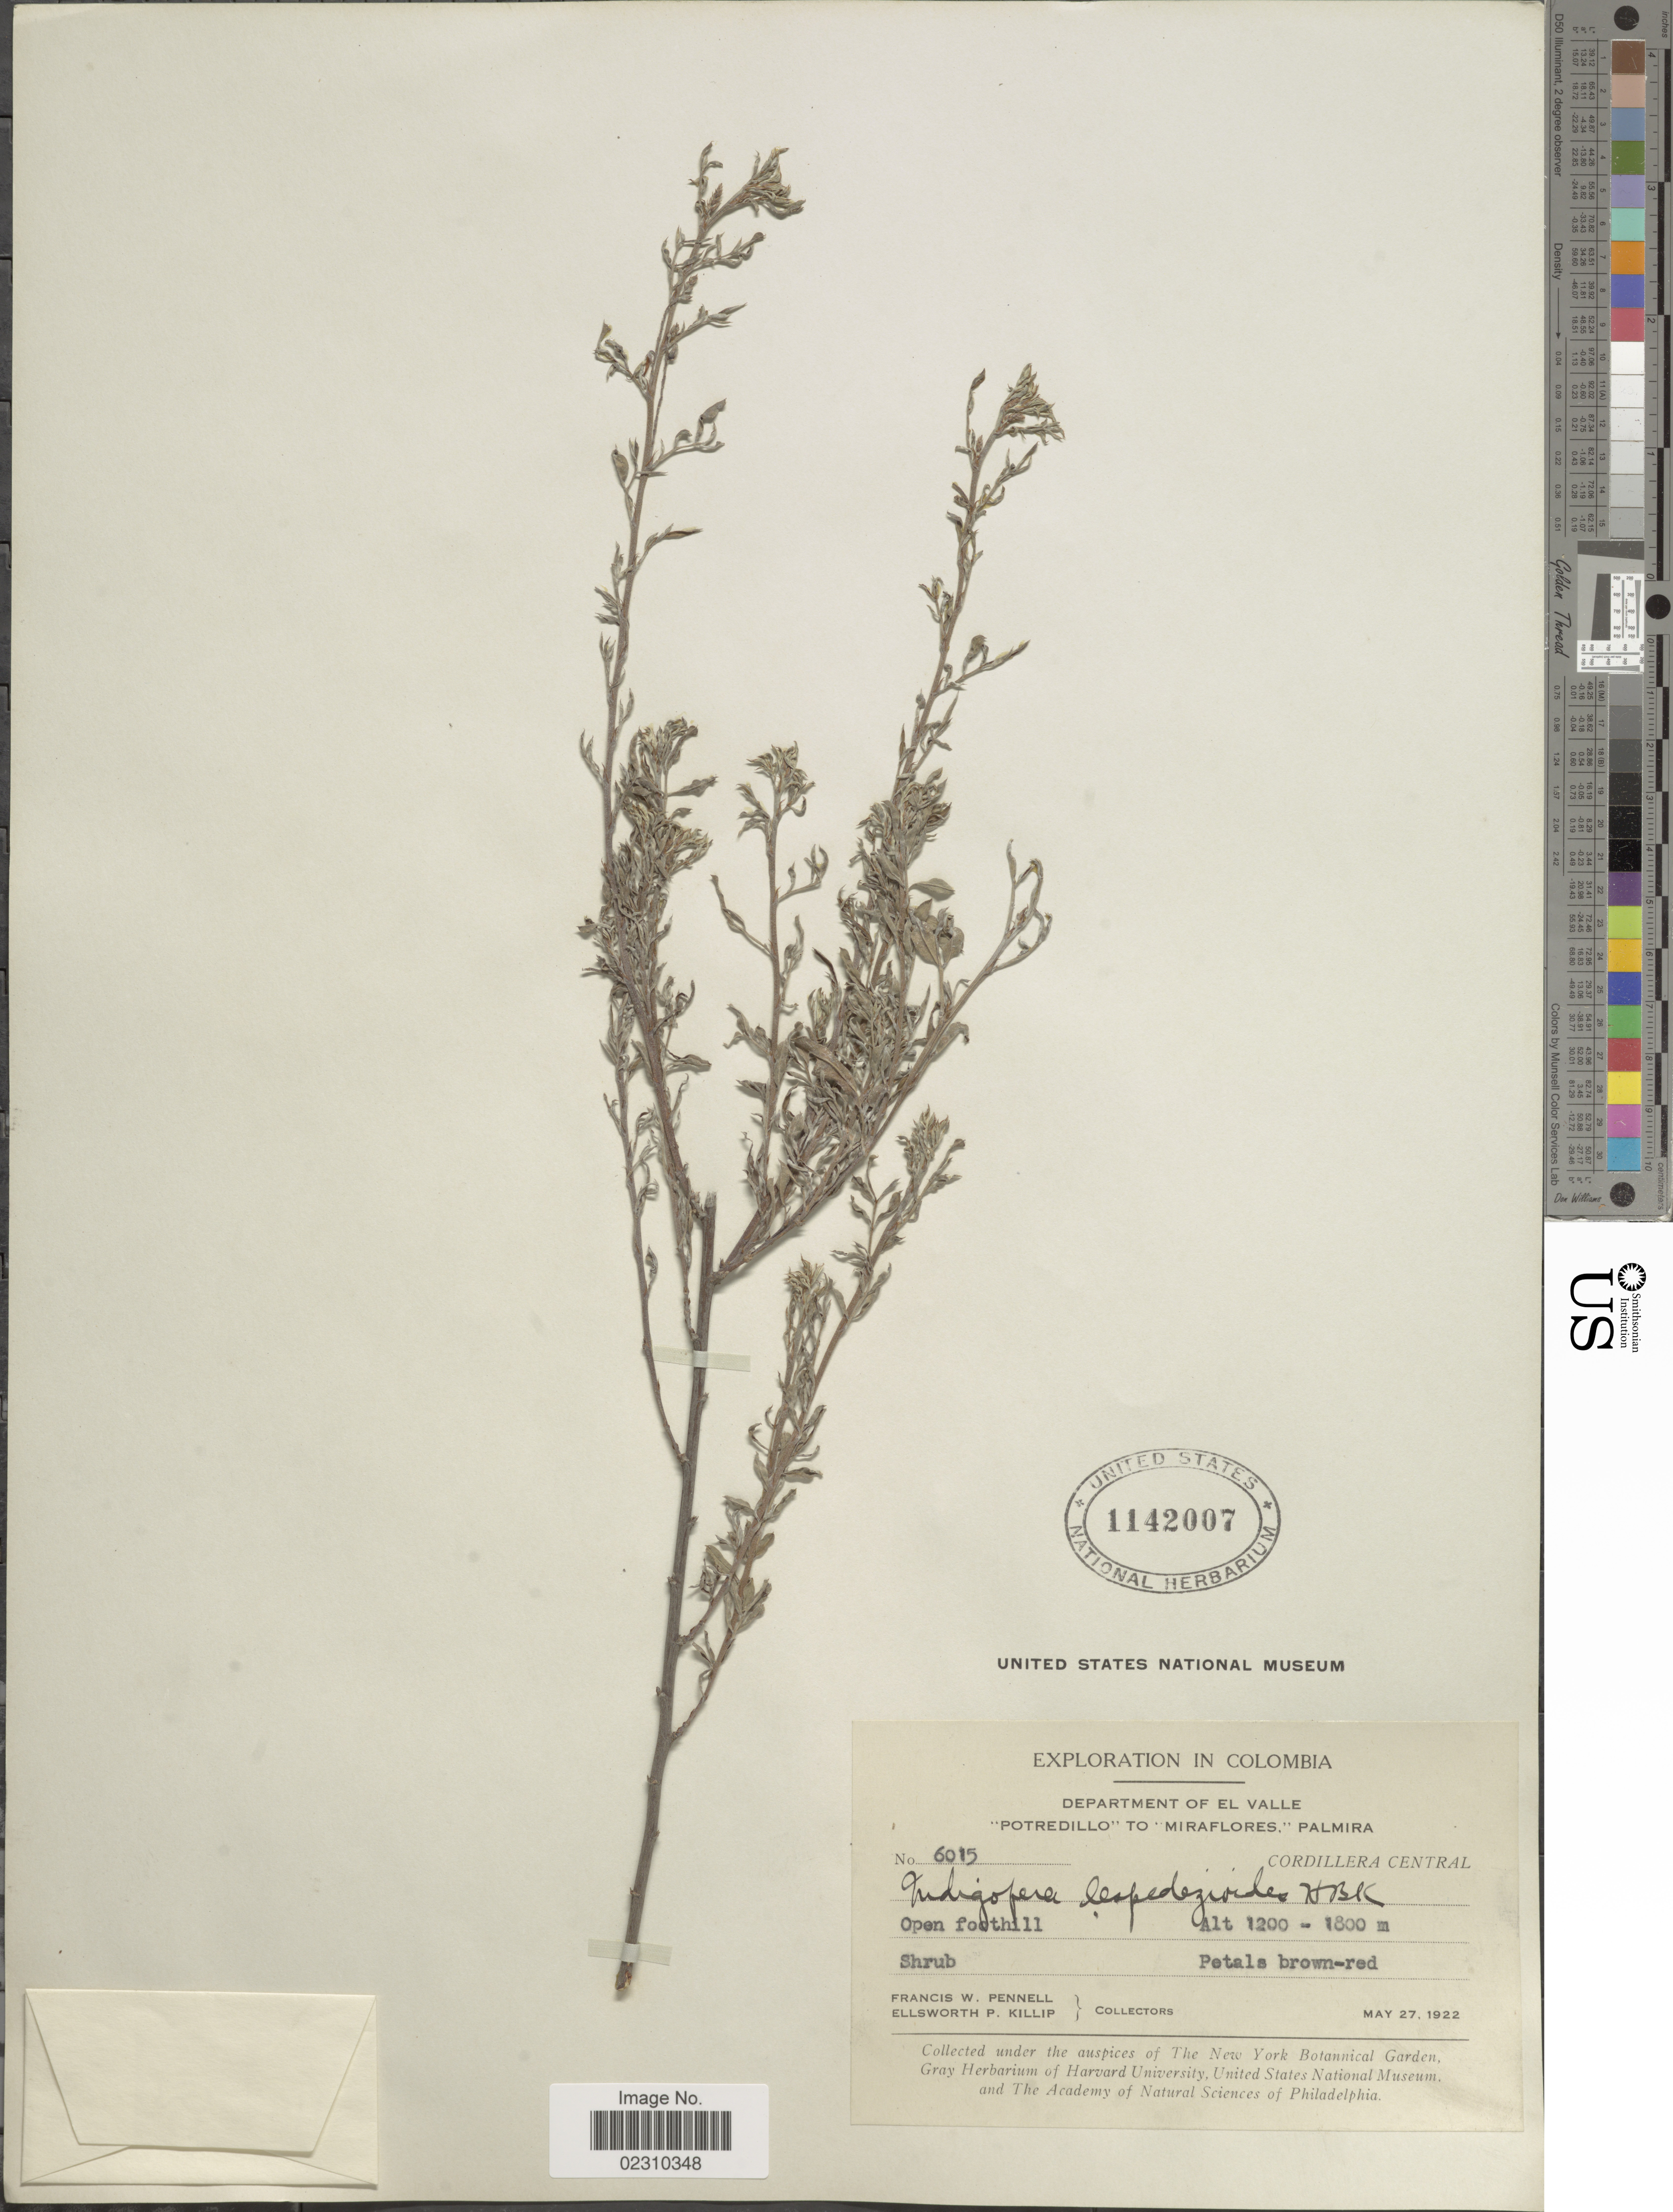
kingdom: Plantae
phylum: Tracheophyta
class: Magnoliopsida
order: Fabales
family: Fabaceae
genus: Indigofera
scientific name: Indigofera lespedezioides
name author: Kunth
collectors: F. W. Pennell & E. P. Killip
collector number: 6015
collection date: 1922-05-27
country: Colombia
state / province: Valle del Cauca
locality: Department of El Valle, "Potredillo" to Miraflores, Palmira, Cordillera Central.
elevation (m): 1200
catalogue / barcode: US 1142007